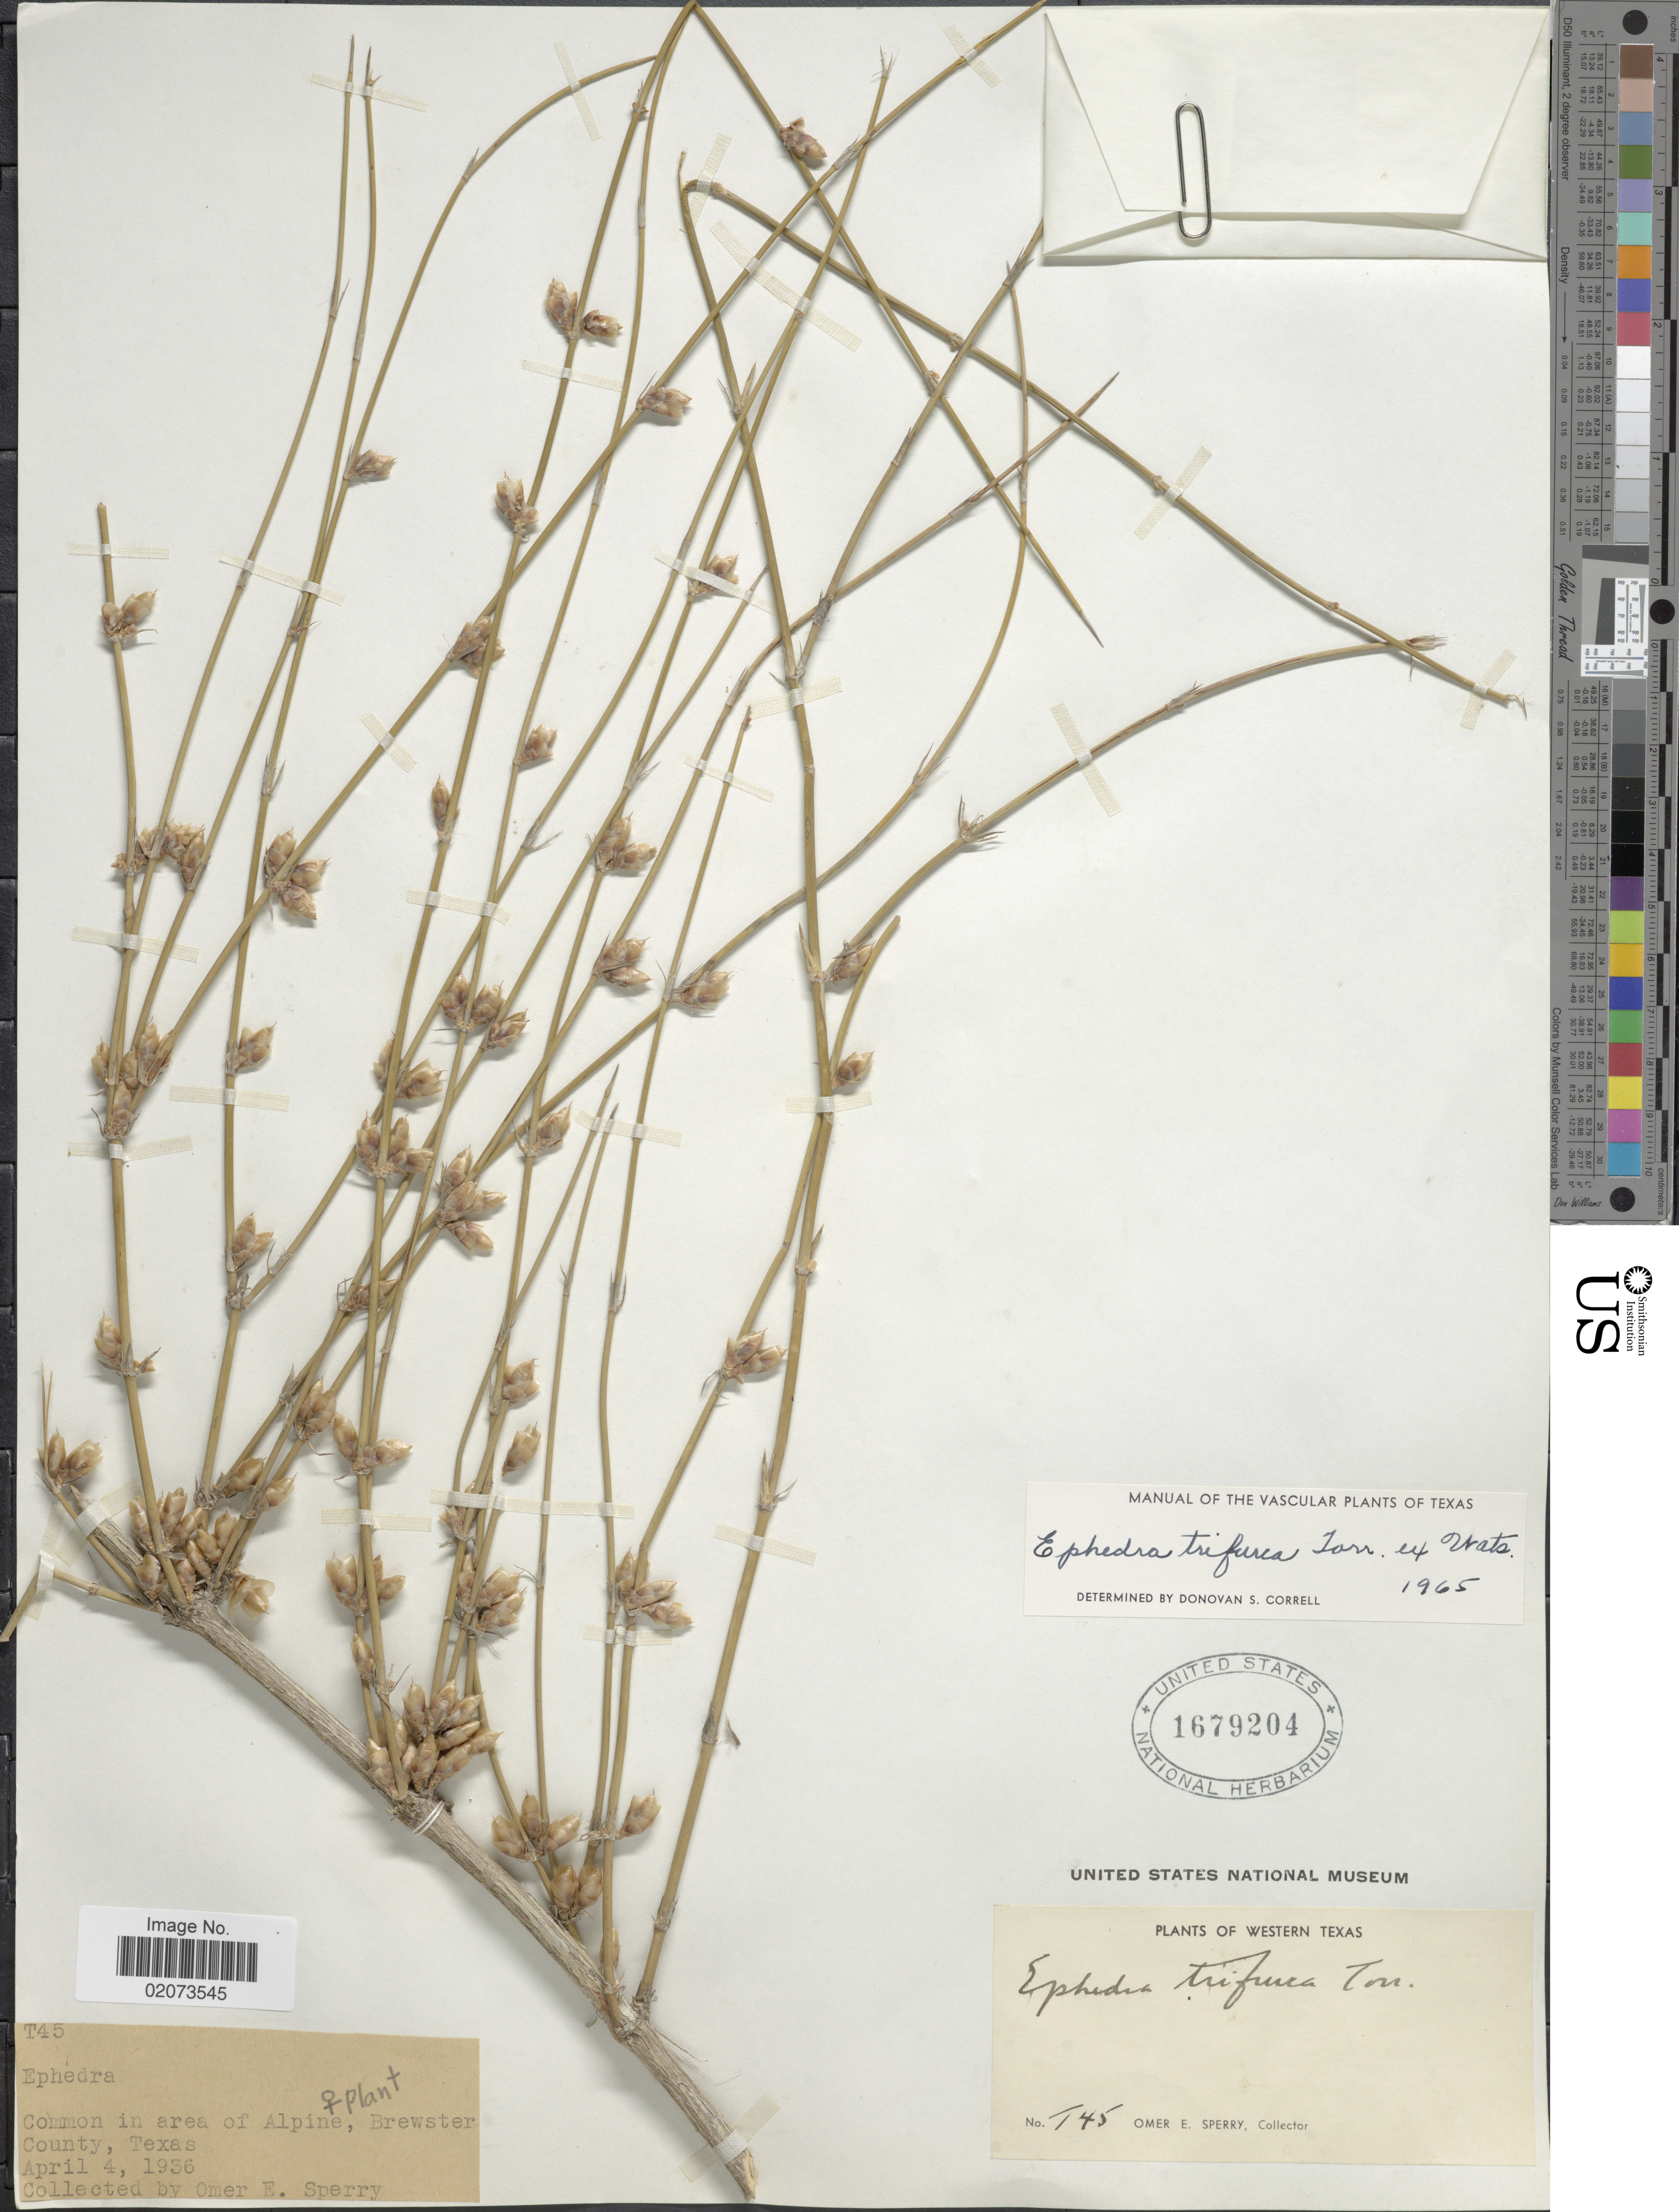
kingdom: Plantae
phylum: Tracheophyta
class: Gnetopsida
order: Ephedrales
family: Ephedraceae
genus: Ephedra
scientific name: Ephedra trifurca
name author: Torr. ex S. Watson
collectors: O. E. Sperry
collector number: T45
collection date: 1936-04-04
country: United States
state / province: Texas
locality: Western Texas, common in area of Alpine, Brewster County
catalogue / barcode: US 1679204